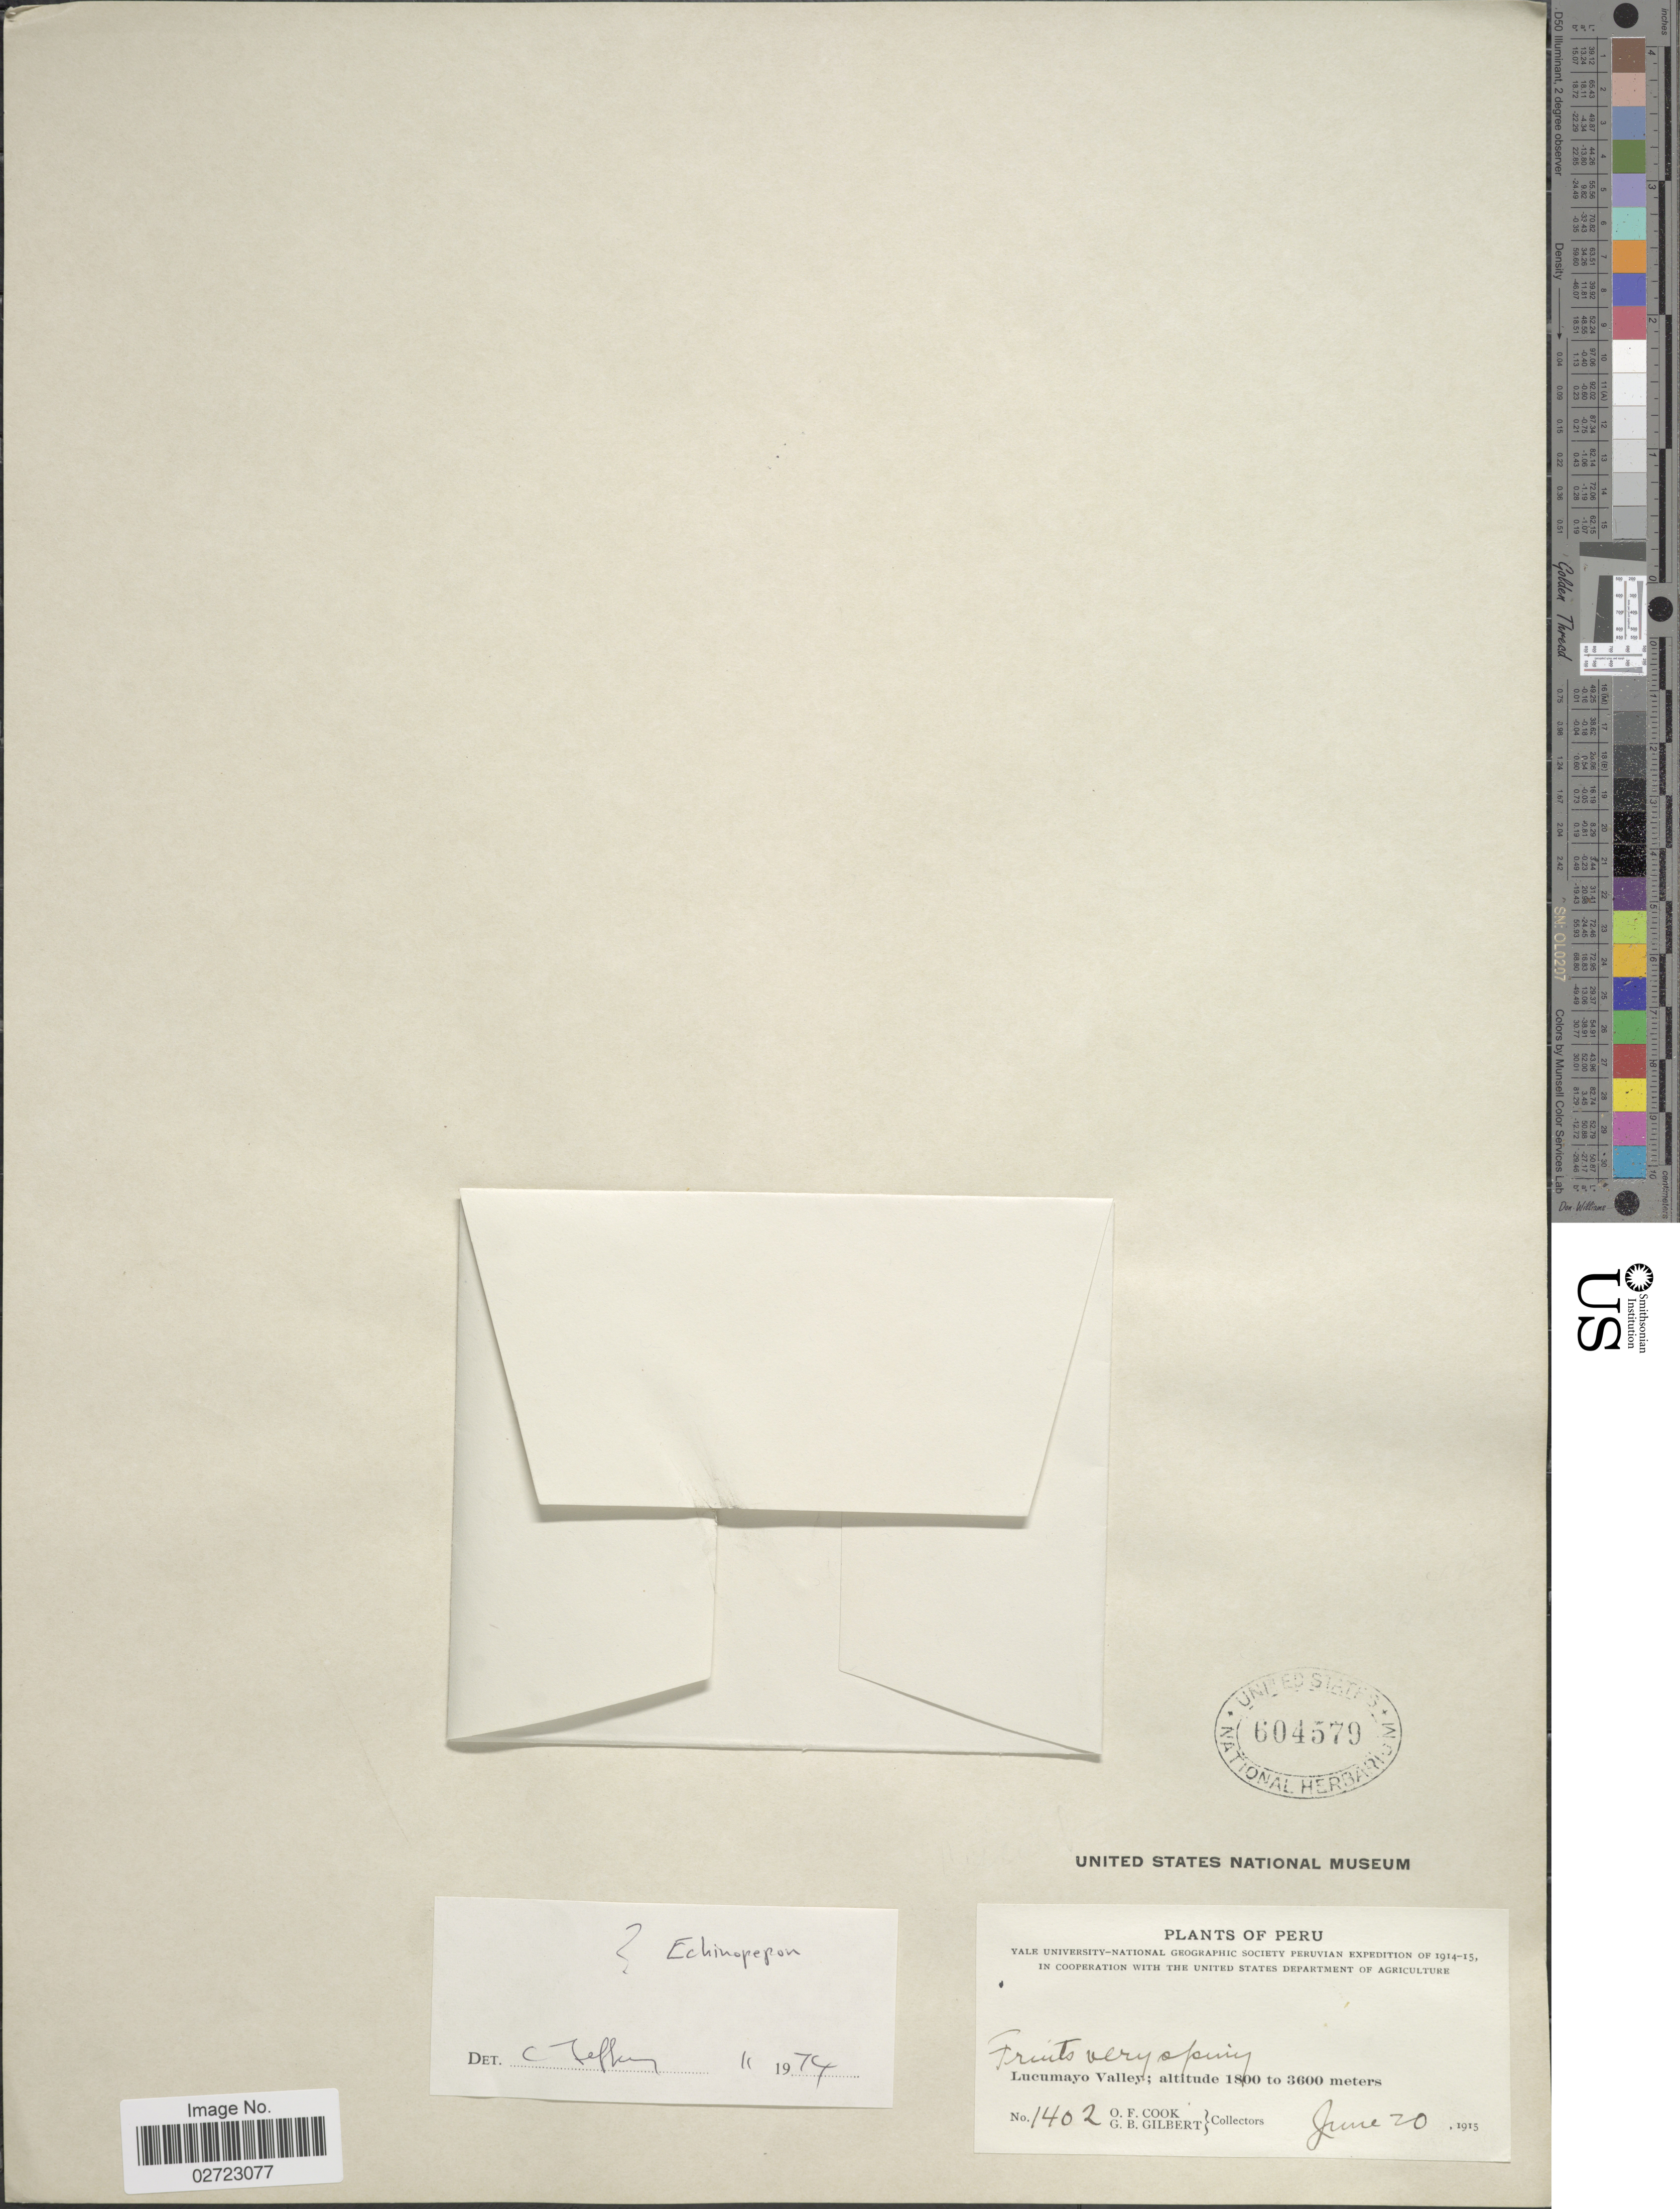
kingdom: Plantae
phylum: Tracheophyta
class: Magnoliopsida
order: Cucurbitales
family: Cucurbitaceae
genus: Echinopepon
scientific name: Echinopepon racemosus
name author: (Steud.) C. Jeffrey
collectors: O. F. Cook & G. B. Gilbert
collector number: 1402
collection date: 1915-06-20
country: Peru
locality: Lucumayo Valley.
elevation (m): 1800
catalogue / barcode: US 604579